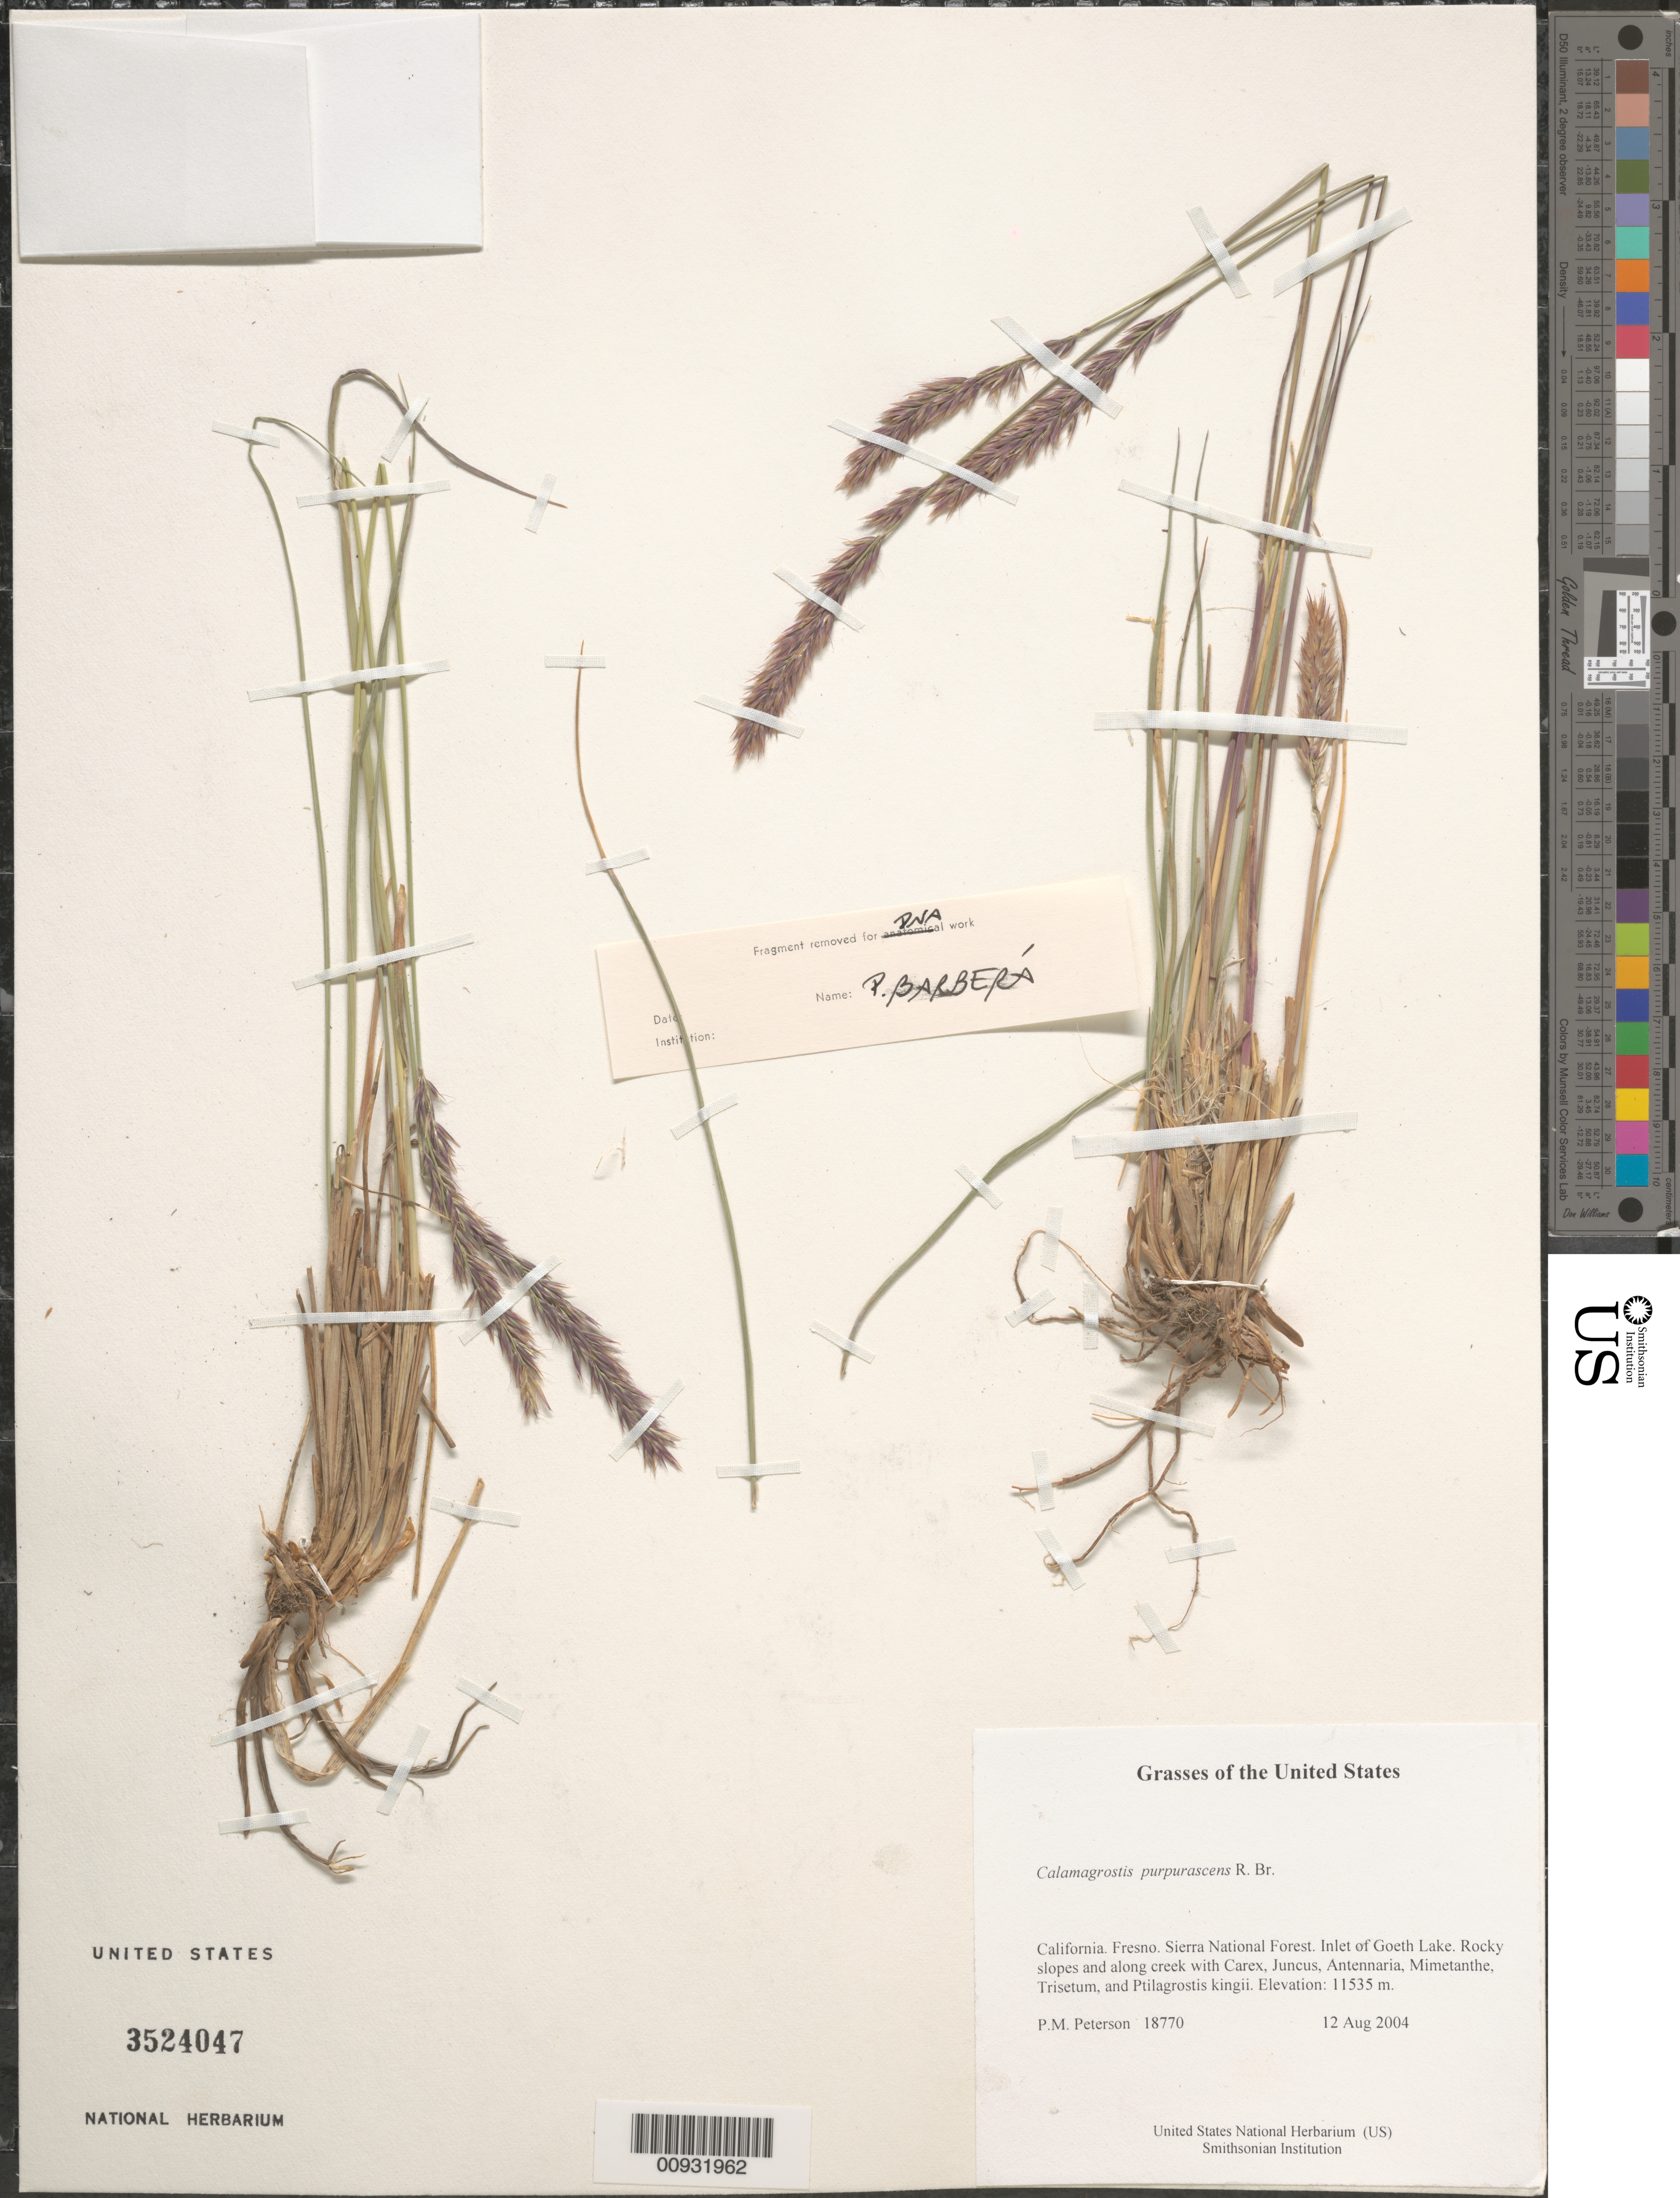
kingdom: Plantae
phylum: Tracheophyta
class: Liliopsida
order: Poales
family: Poaceae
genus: Calamagrostis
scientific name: Calamagrostis purpurascens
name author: R. Br.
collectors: P. M. Peterson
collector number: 18770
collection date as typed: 12 Aug 2004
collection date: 2004-08-12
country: United States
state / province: California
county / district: Fresno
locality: Sierra National Forest. Inlet of Goeth Lake. Rocky slopes and along creek with Carex, Juncus, Antennaria, Mimetanthe, Trisetum, and Ptilagrostis kingii.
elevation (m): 11535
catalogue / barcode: US 3524047